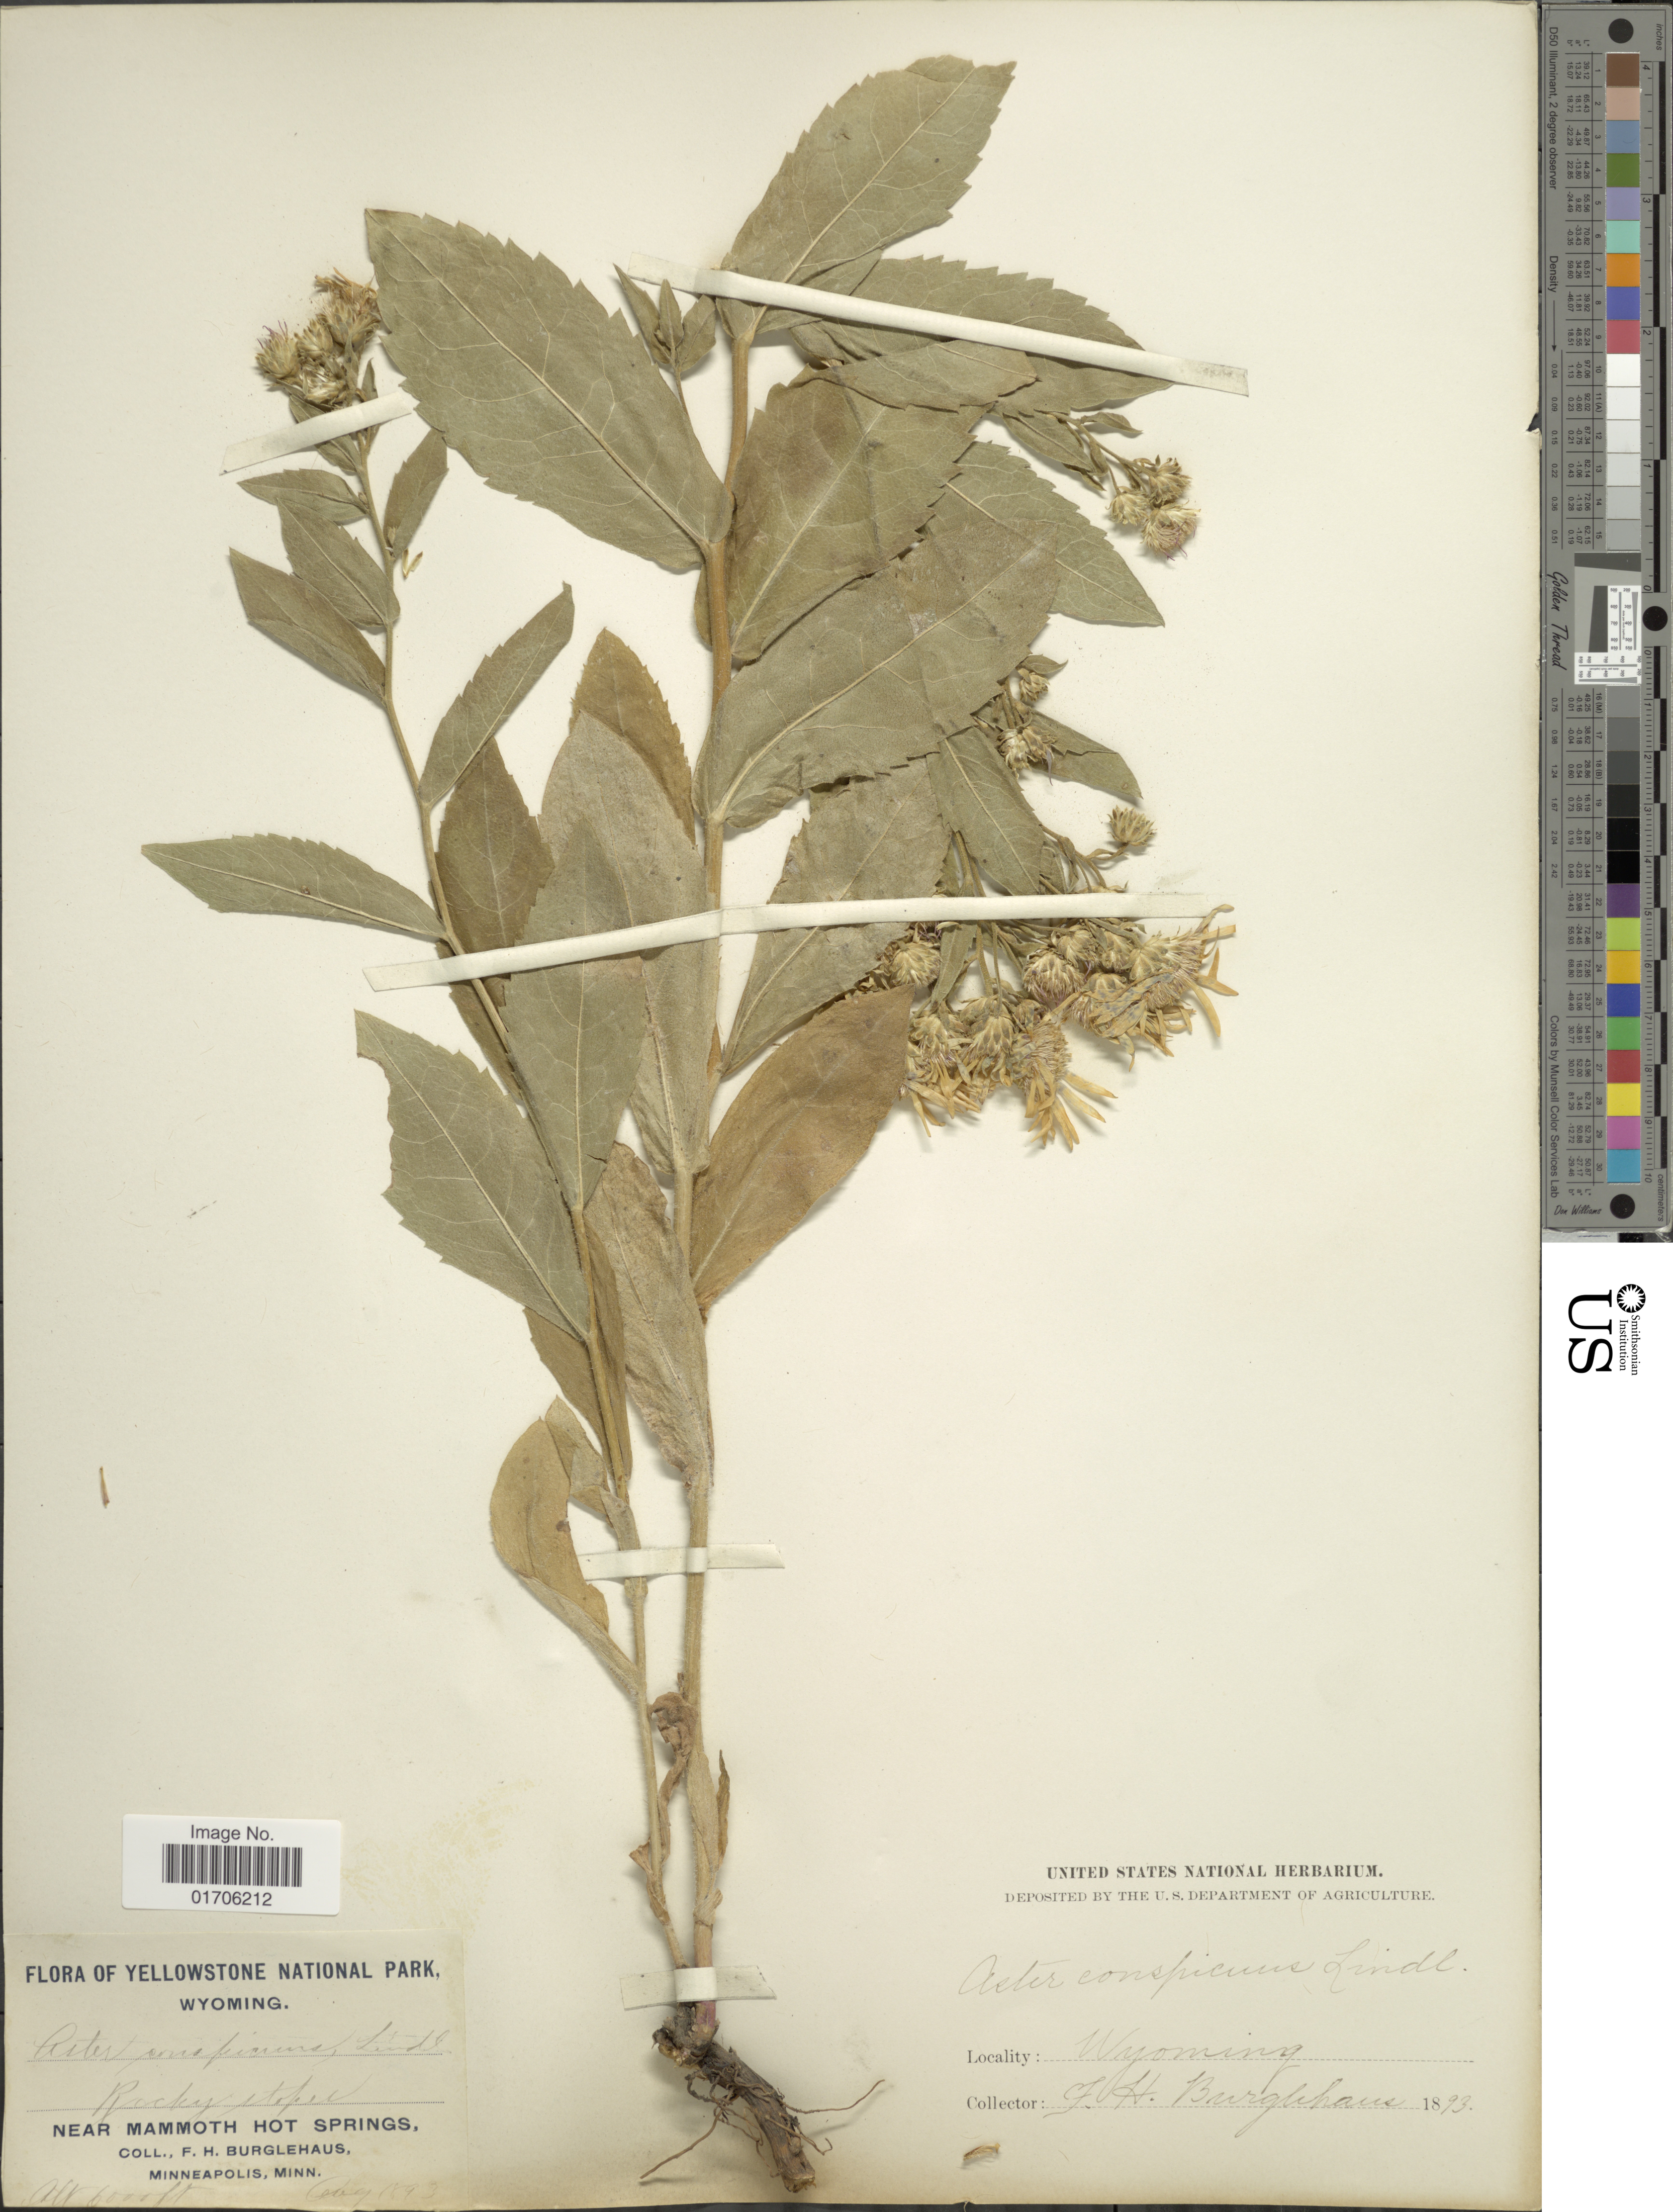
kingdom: Plantae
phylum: Tracheophyta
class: Magnoliopsida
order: Asterales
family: Asteraceae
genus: Eurybia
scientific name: Eurybia conspicua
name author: (Lindl.) G.L. Nesom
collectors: F. Burglehaus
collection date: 1893-02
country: United States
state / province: Wyoming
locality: Yellowstone National Park. Rocky slopes.Near Mammoth Hot Springs.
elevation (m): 1829